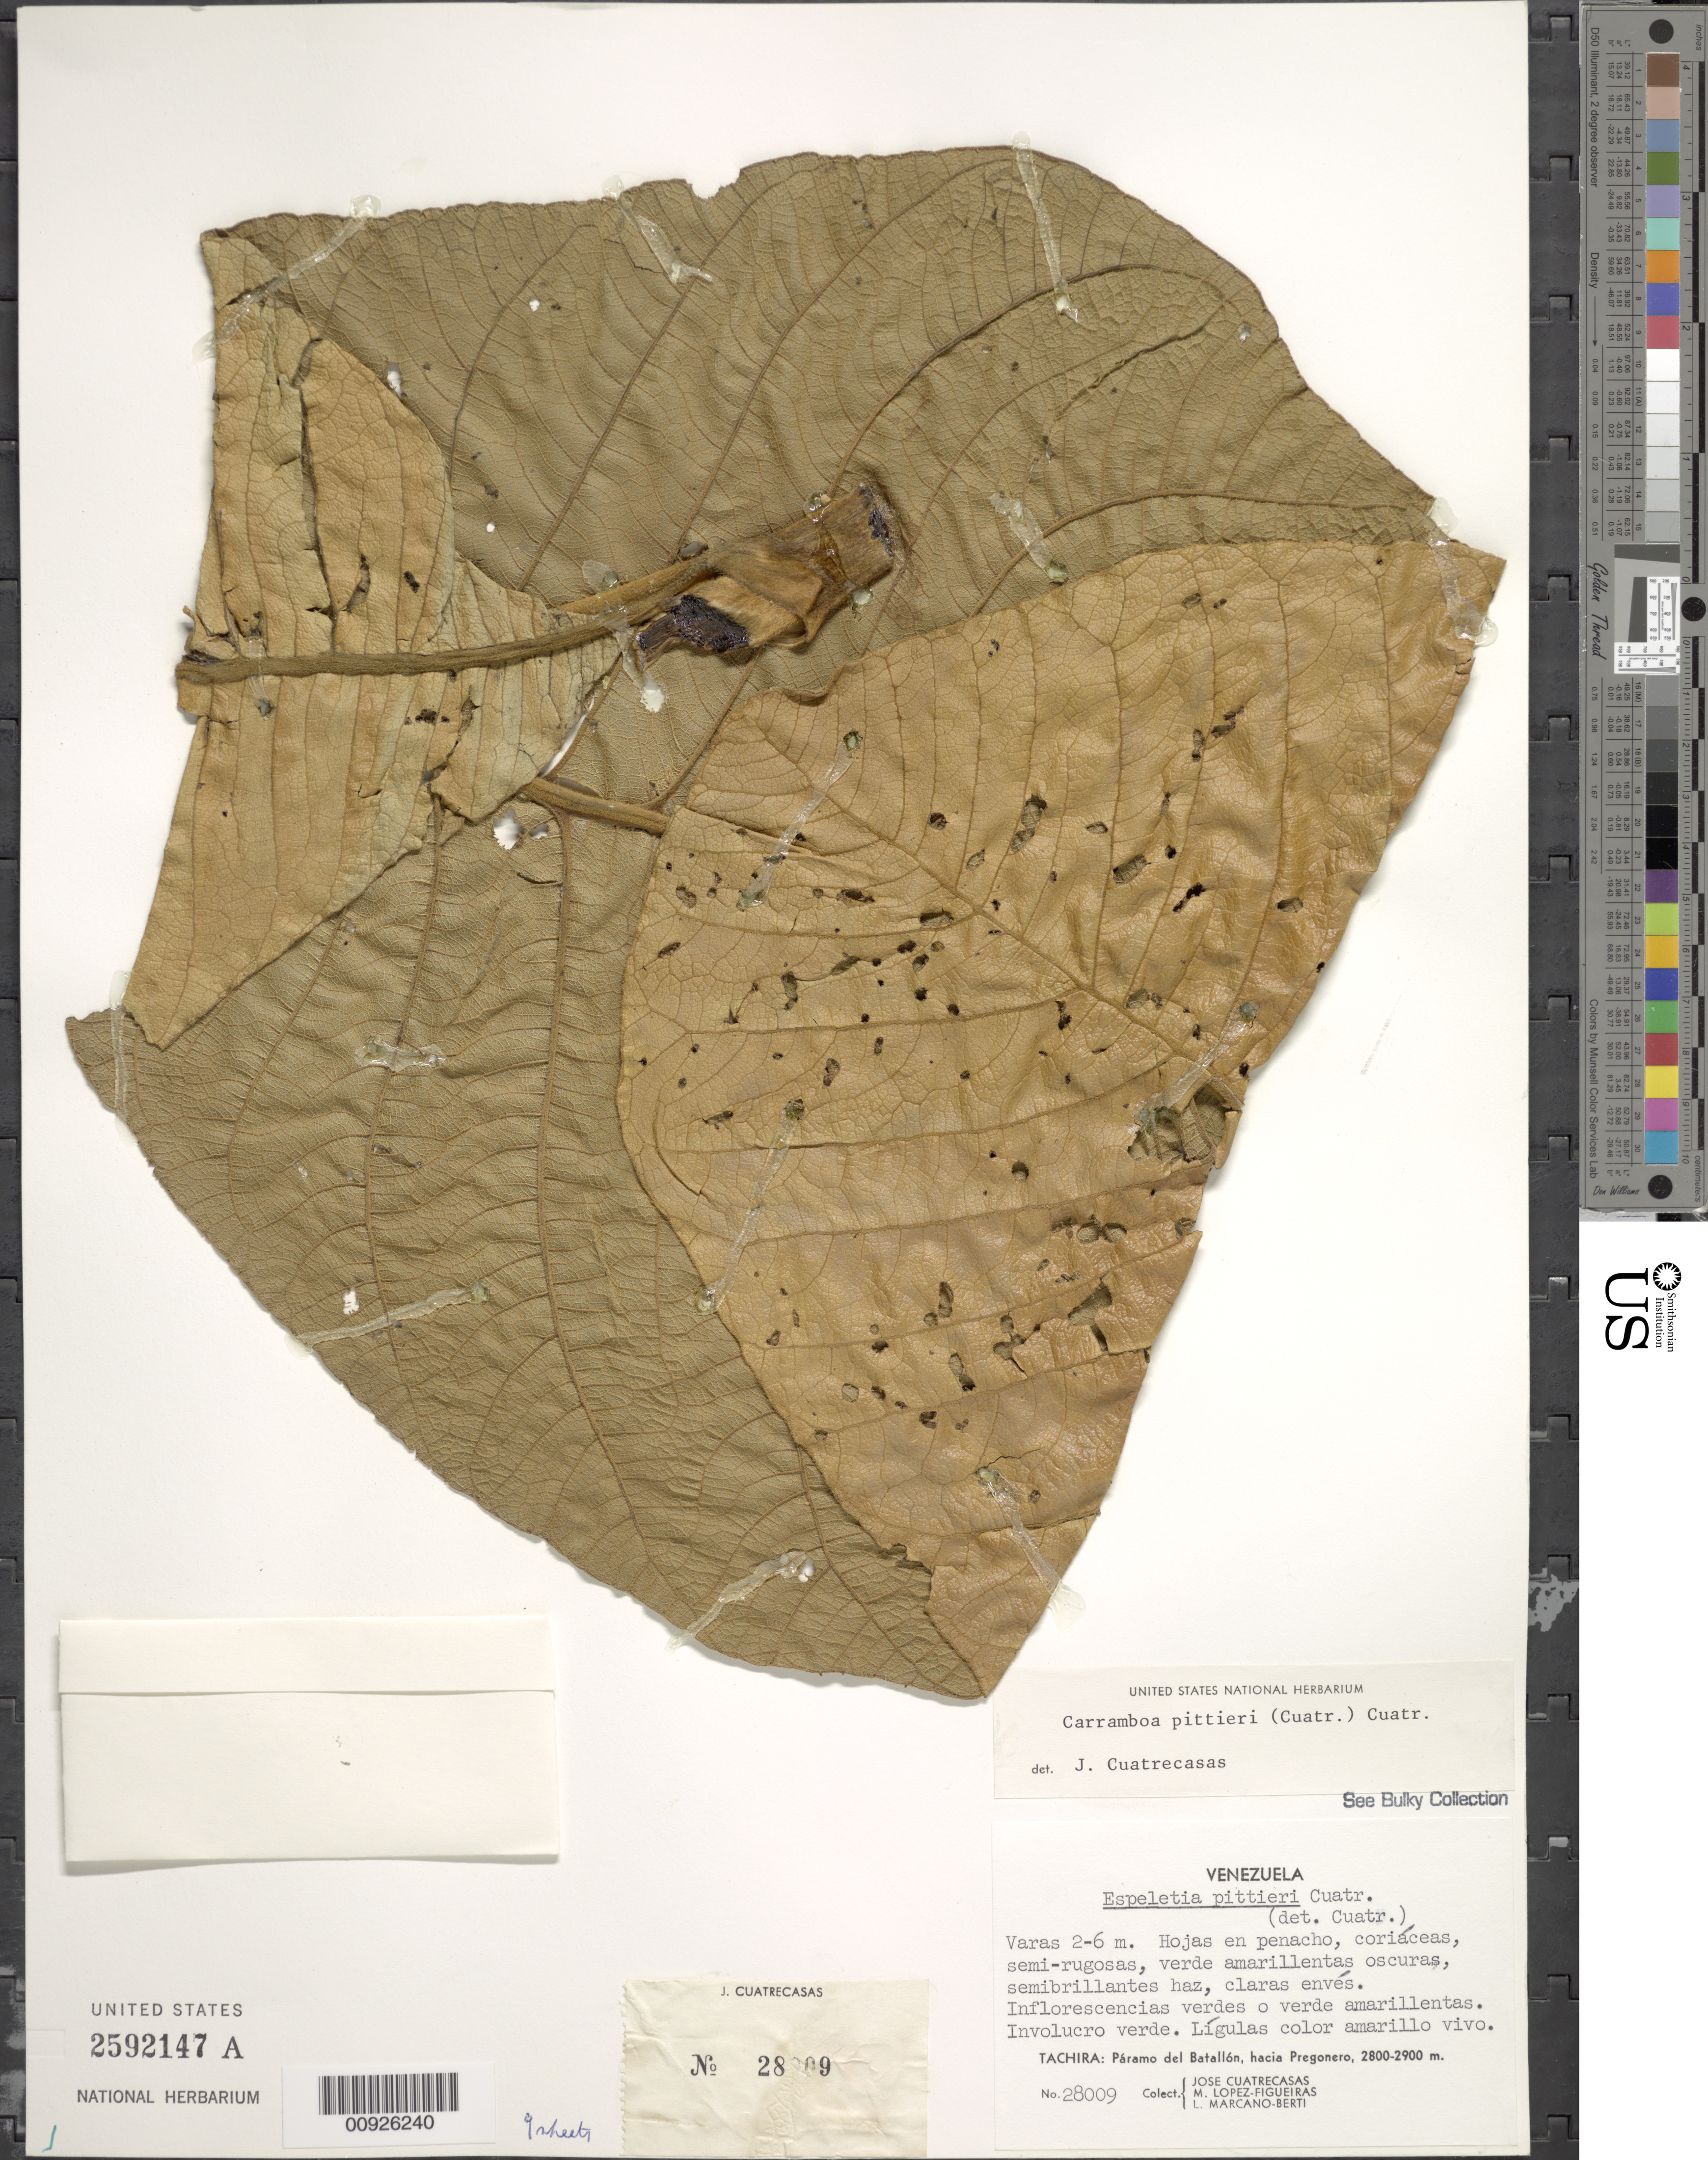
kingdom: Plantae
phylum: Tracheophyta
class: Magnoliopsida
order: Asterales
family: Asteraceae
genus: Carramboa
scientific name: Carramboa badilloi var. pittieri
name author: (Cuatrec.) Cuatrec.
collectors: J. Cuatrecasas, M. López Figueiras & L. Marcano-Berti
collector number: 28009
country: Venezuela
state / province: Tachira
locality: Paramo del Batallon, hacia Pregonero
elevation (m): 2800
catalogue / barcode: US 2592147A